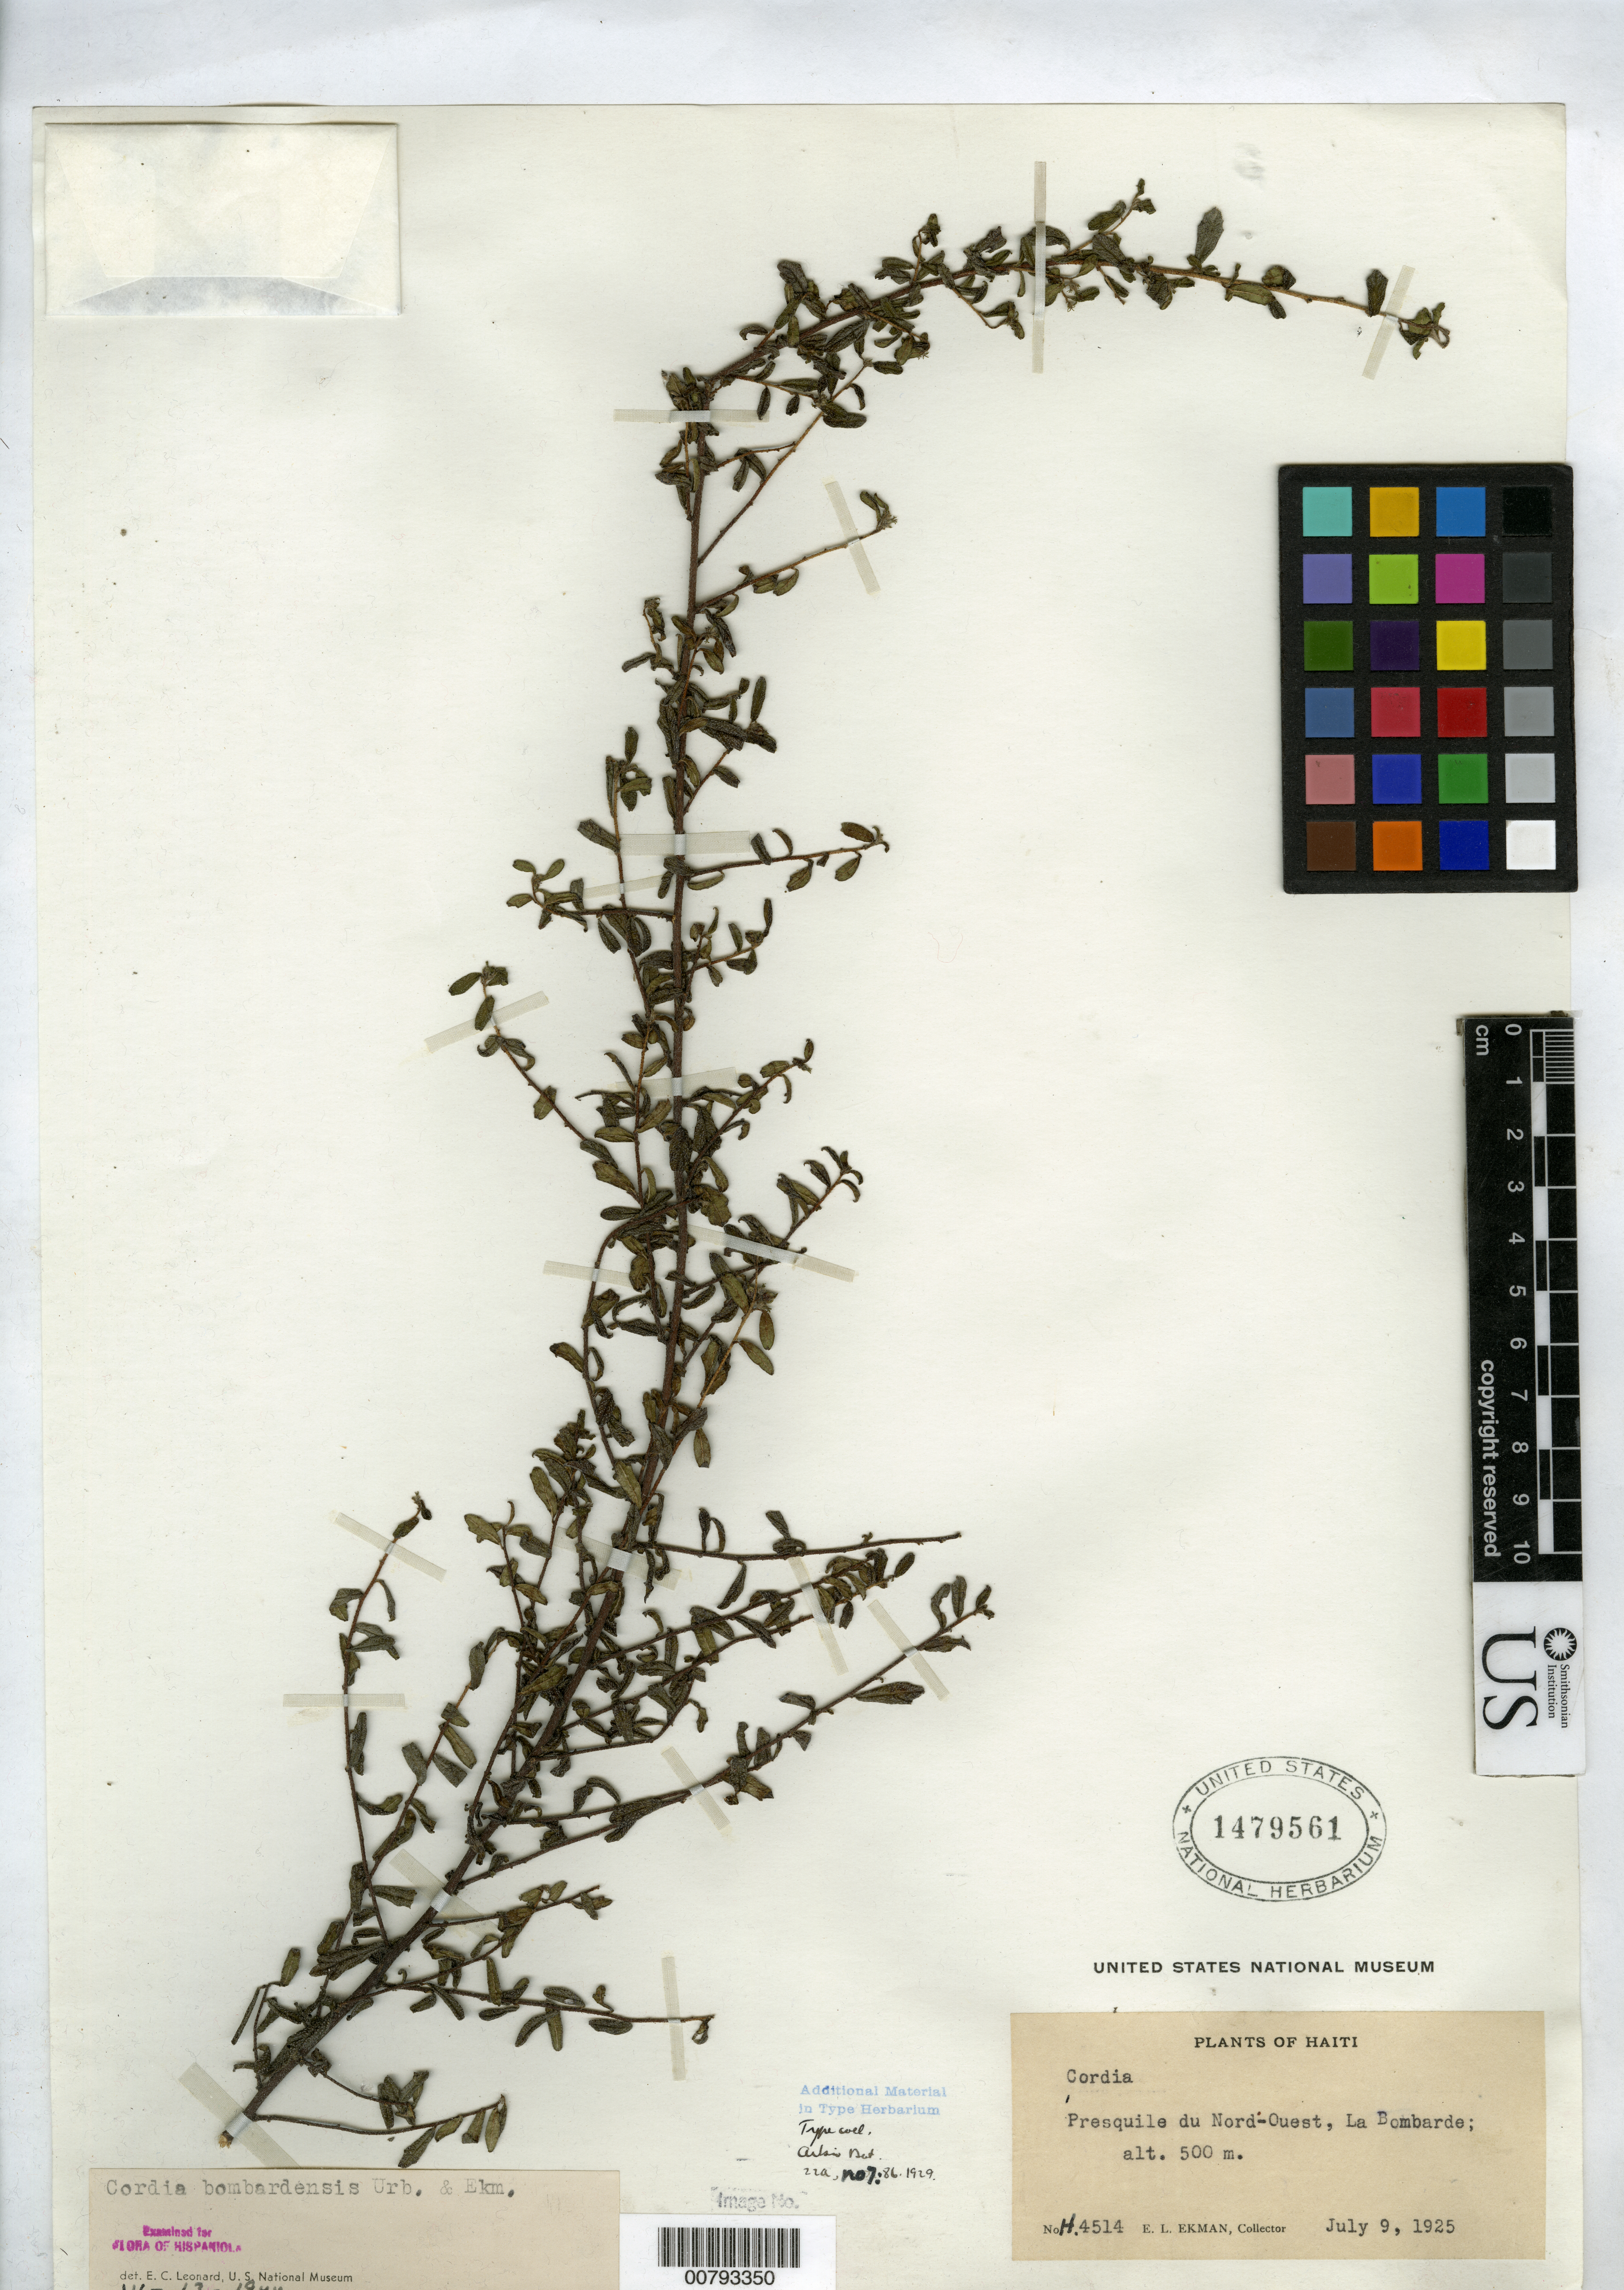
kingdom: Plantae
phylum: Tracheophyta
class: Magnoliopsida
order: Boraginales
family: Cordiaceae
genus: Cordia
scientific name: Cordia bombardensis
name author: Urb. & Ekman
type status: Isotype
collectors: E. L. Ekman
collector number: H 4514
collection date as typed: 09 Jul 1925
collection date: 1925-07-09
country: Haiti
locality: Presquile du Nord-Quest, La Bombarde.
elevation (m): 500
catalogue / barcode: US 1479561